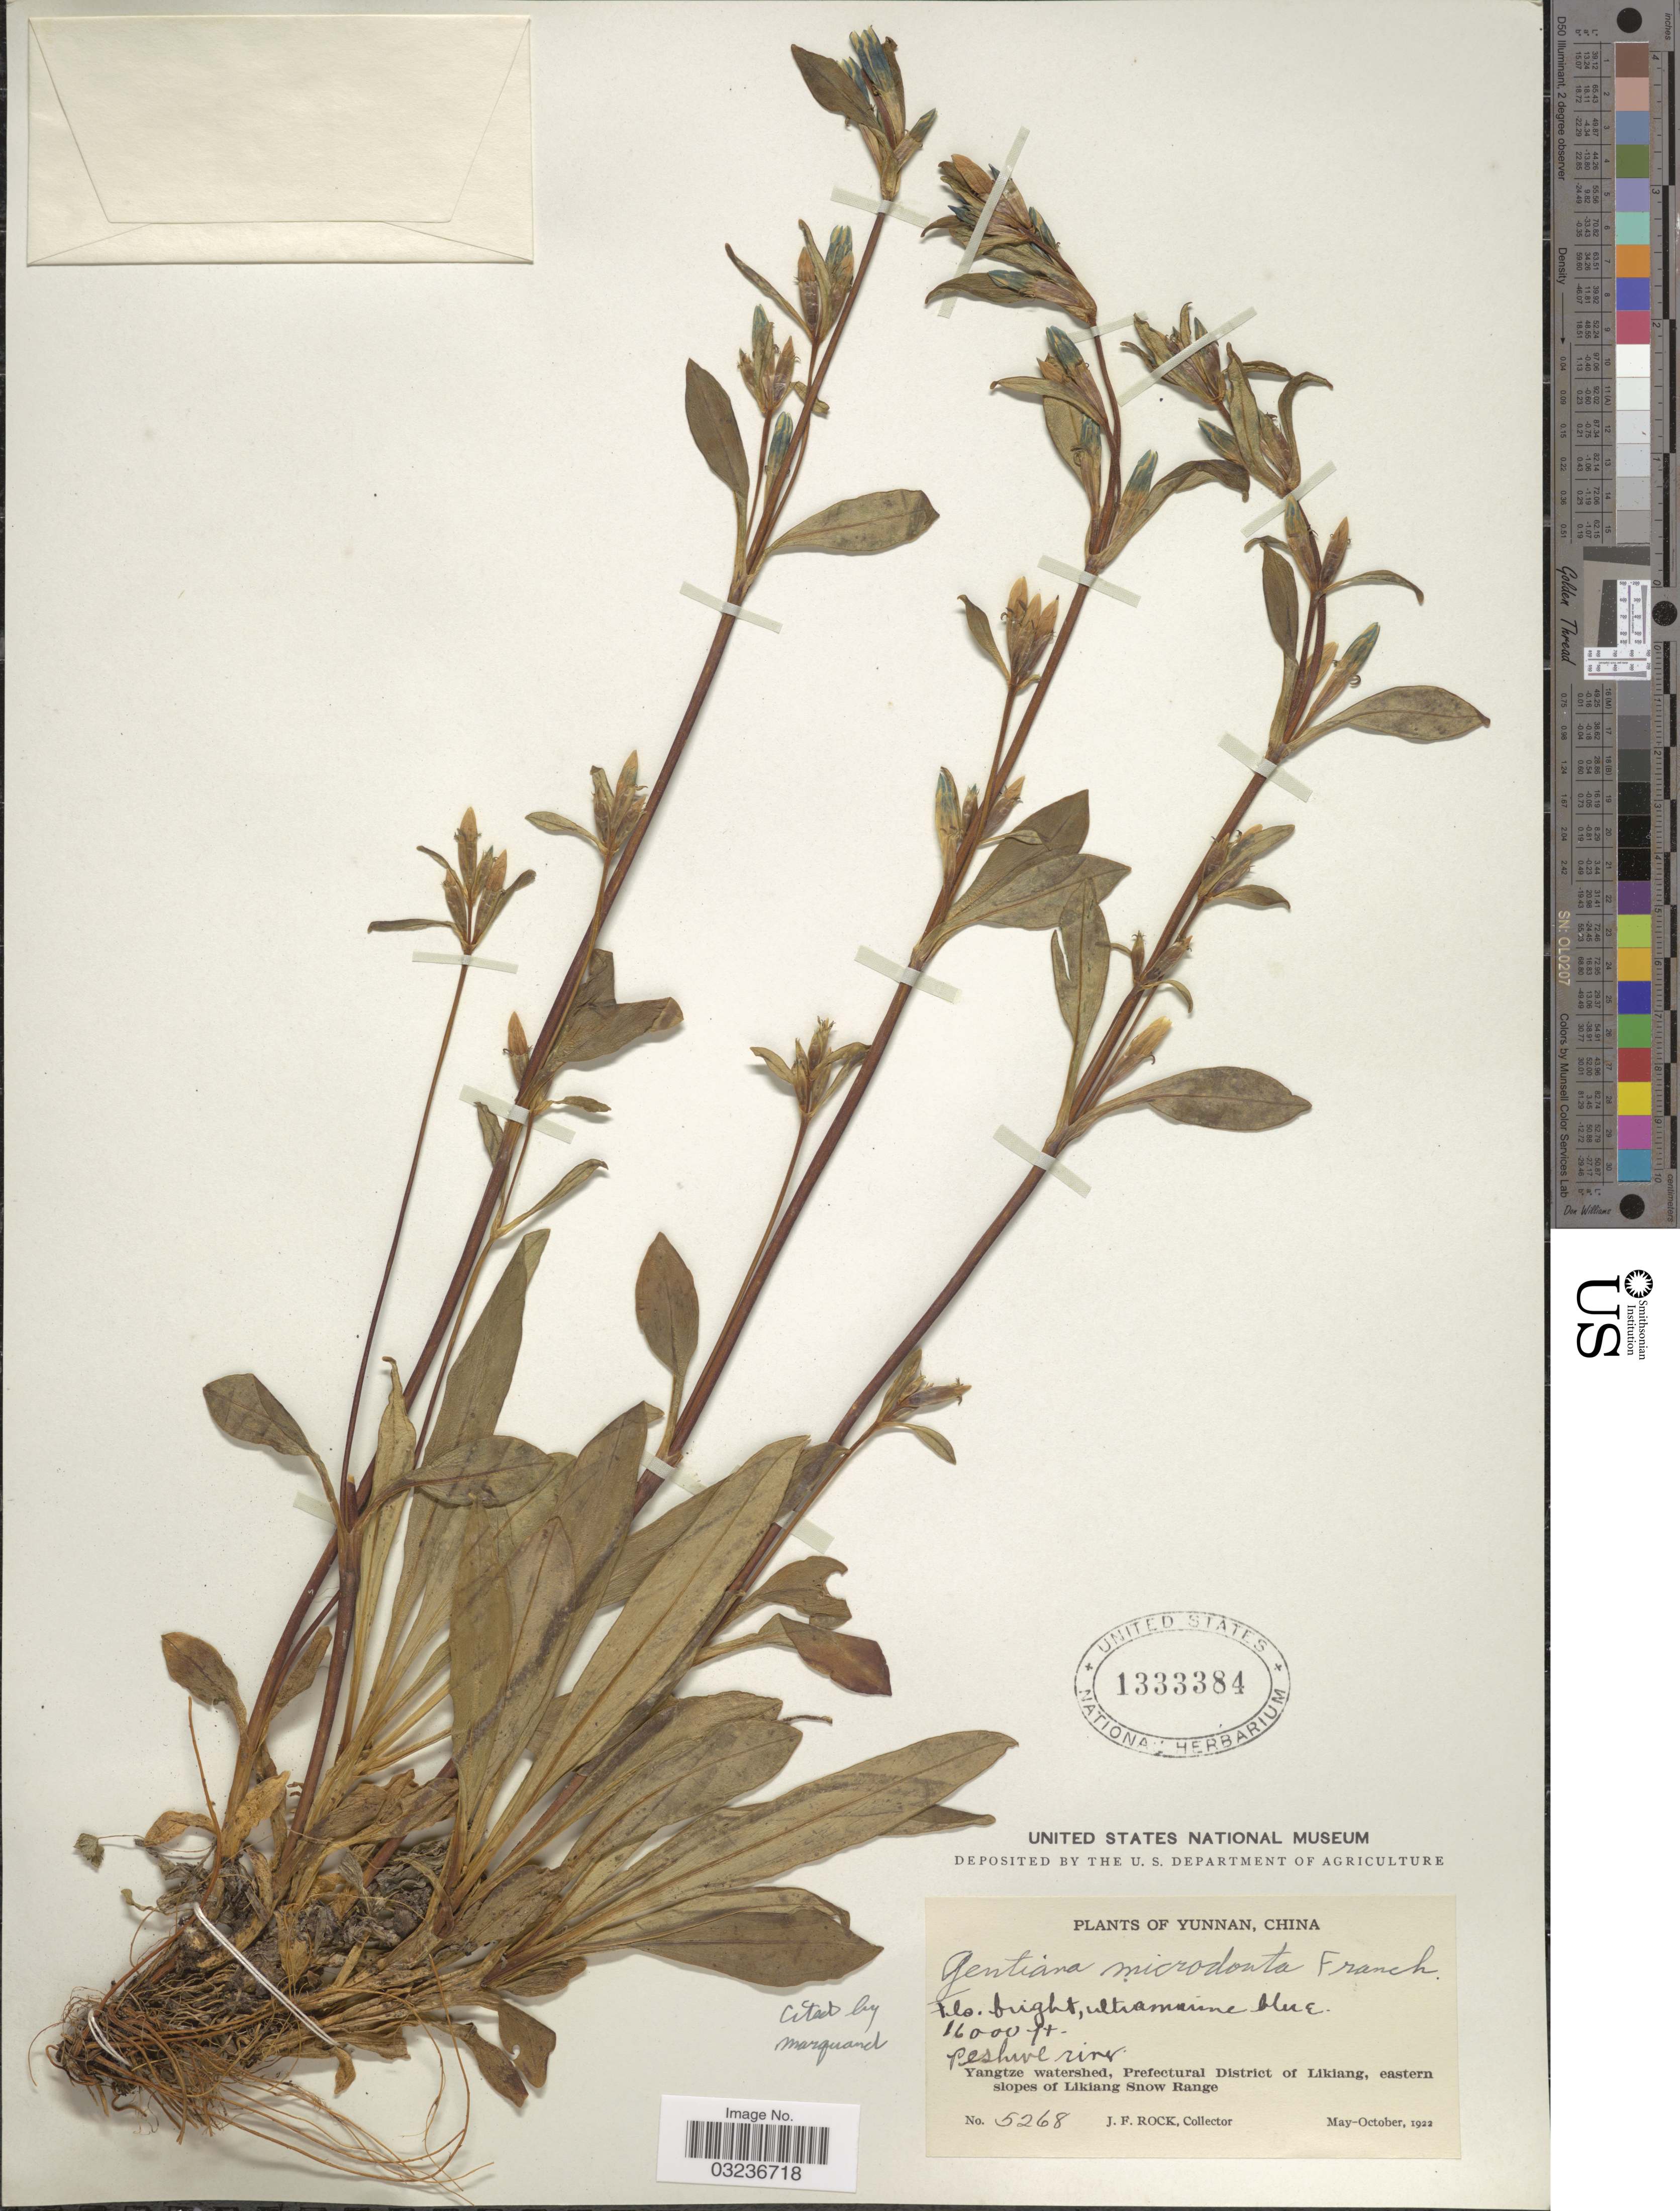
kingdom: Plantae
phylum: Tracheophyta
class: Magnoliopsida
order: Gentianales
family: Gentianaceae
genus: Gentiana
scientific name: Gentiana microdonta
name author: Franch. ex Hemsl.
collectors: J. Rock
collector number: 5268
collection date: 1922-05/1922-10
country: China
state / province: Yunnan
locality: Peshive river, Yangtze watershed, Prefectural District of Likiang, eastern slopes of Likiang Snow Range.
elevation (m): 4877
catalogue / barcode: US 1333384